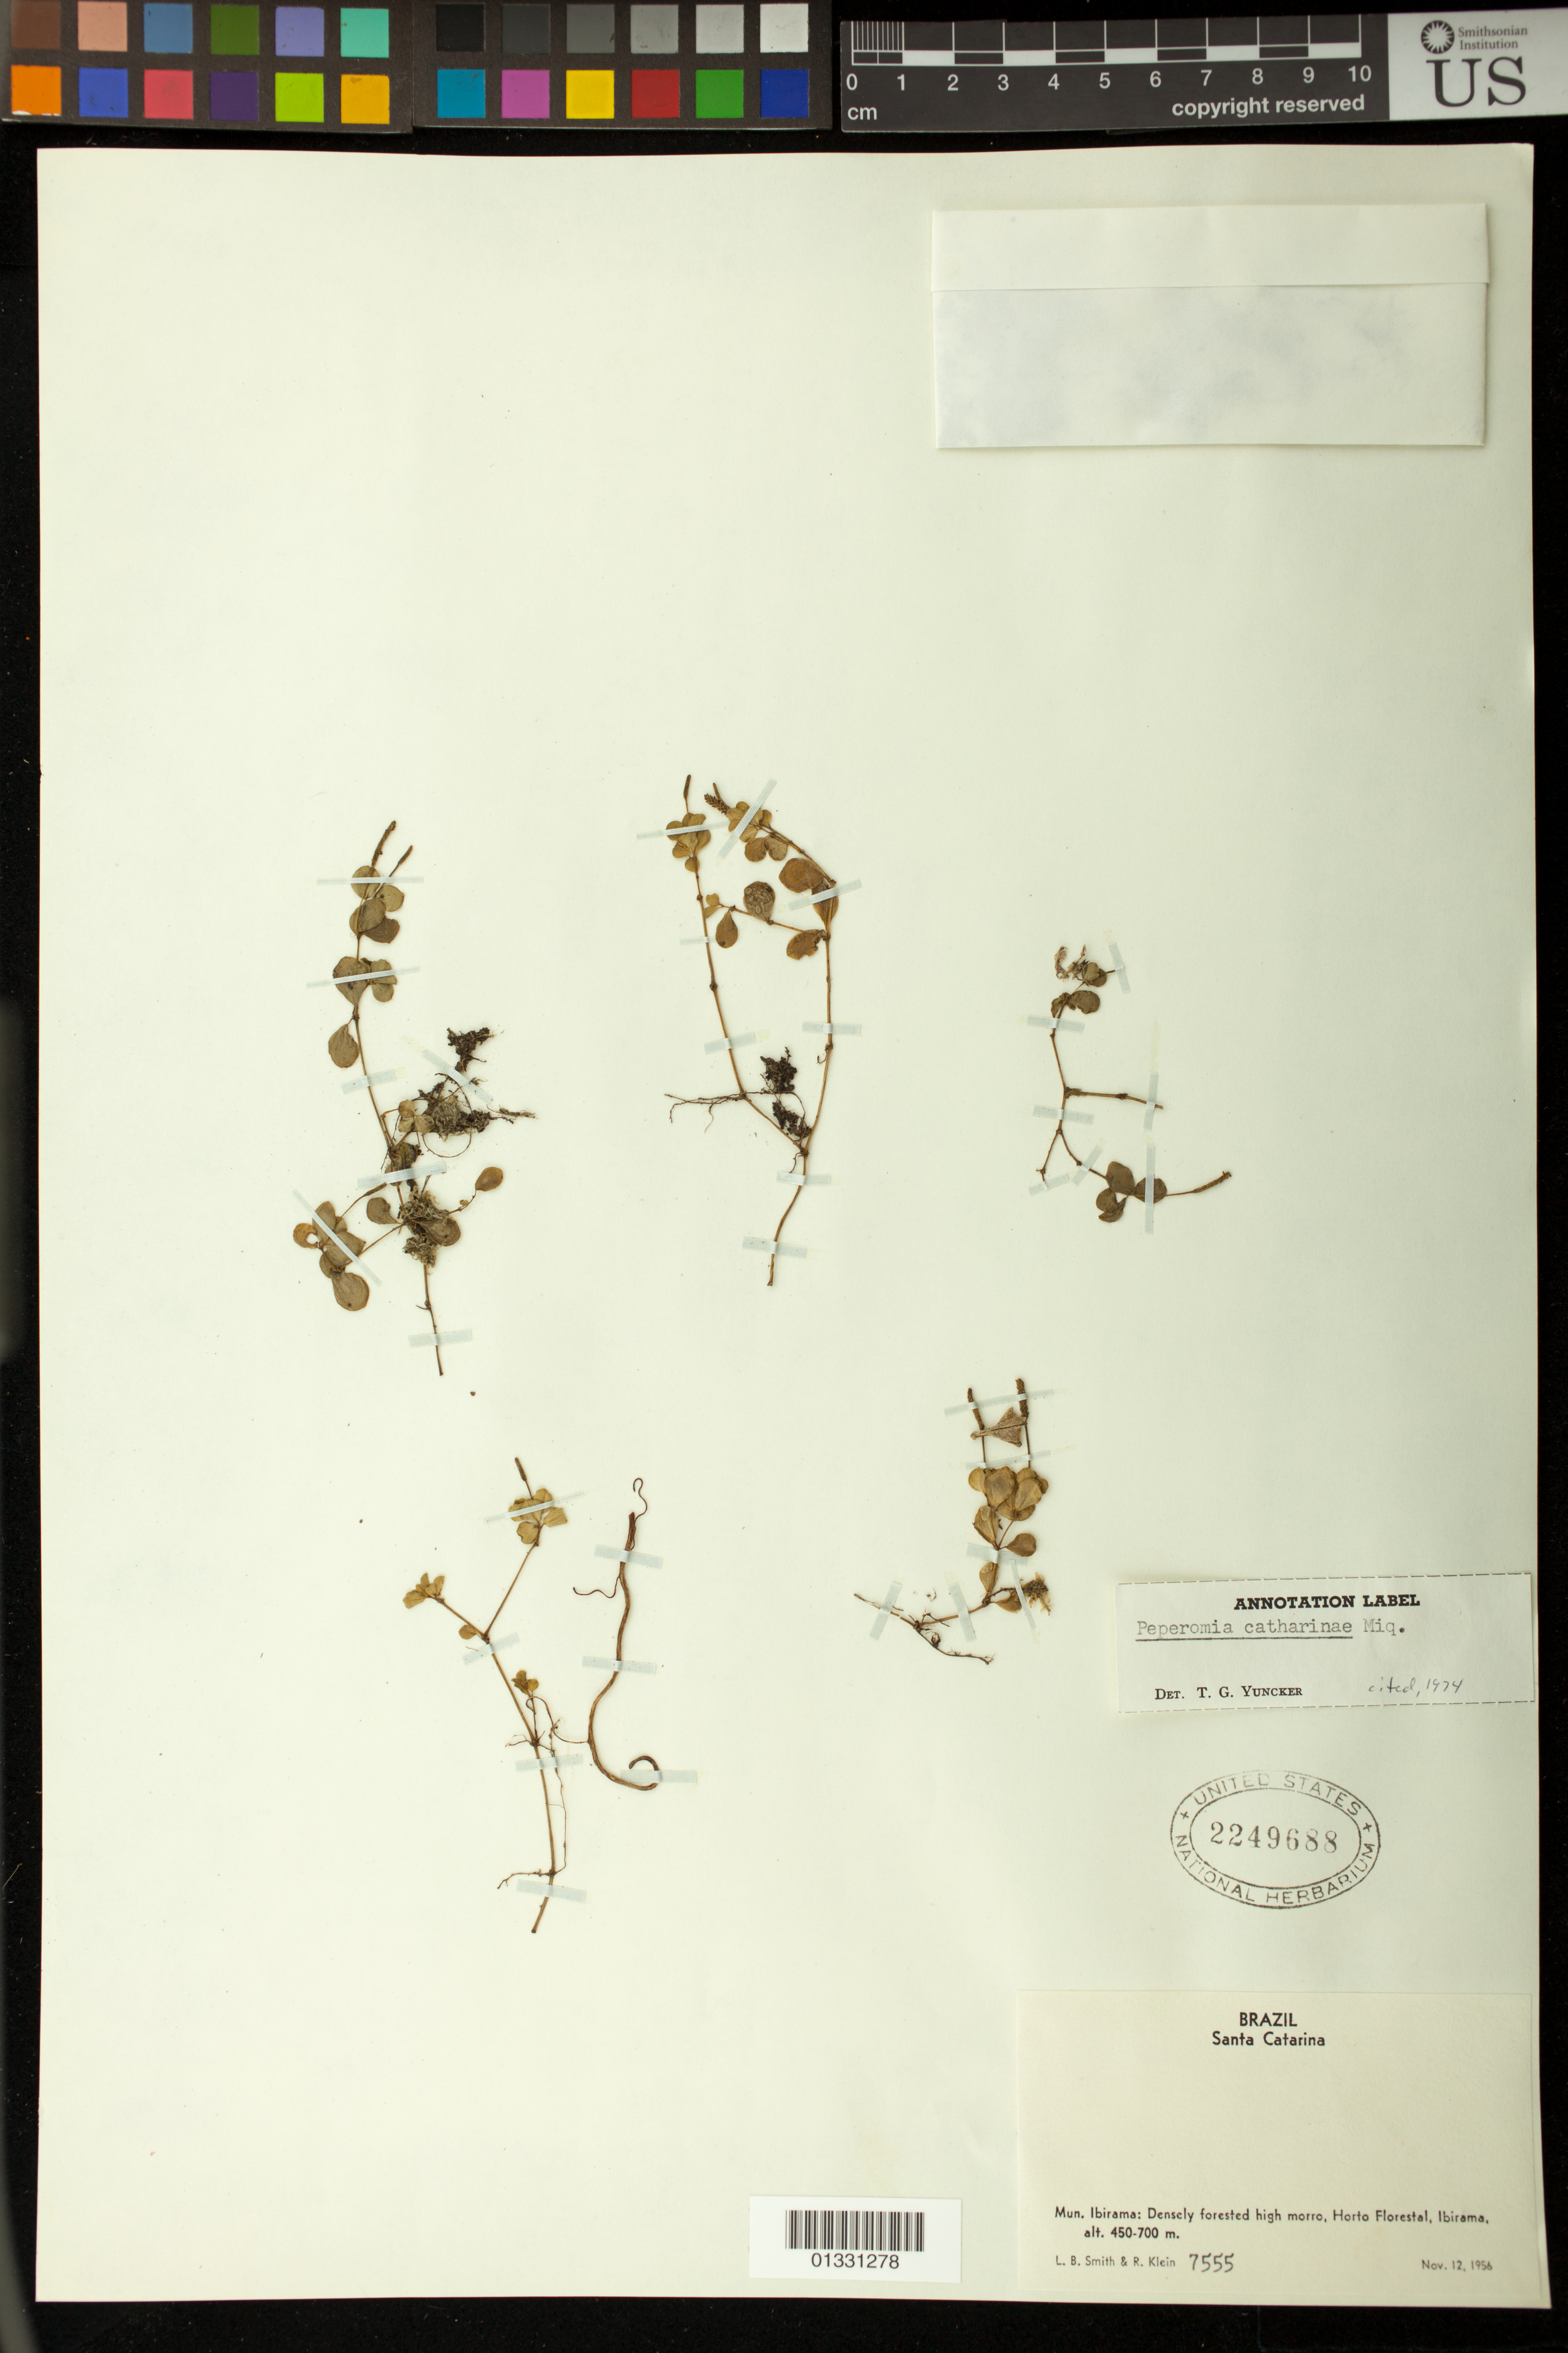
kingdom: Plantae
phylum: Tracheophyta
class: Magnoliopsida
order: Piperales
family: Piperaceae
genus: Peperomia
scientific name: Peperomia catharinae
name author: Miq.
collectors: L. Smith & R. Klein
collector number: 7555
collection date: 1956-11-12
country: Brazil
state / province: Santa Catarina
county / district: Ibirama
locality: Densely forested high morro, Horto Florestal, Ibirama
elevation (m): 450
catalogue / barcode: US 2249688